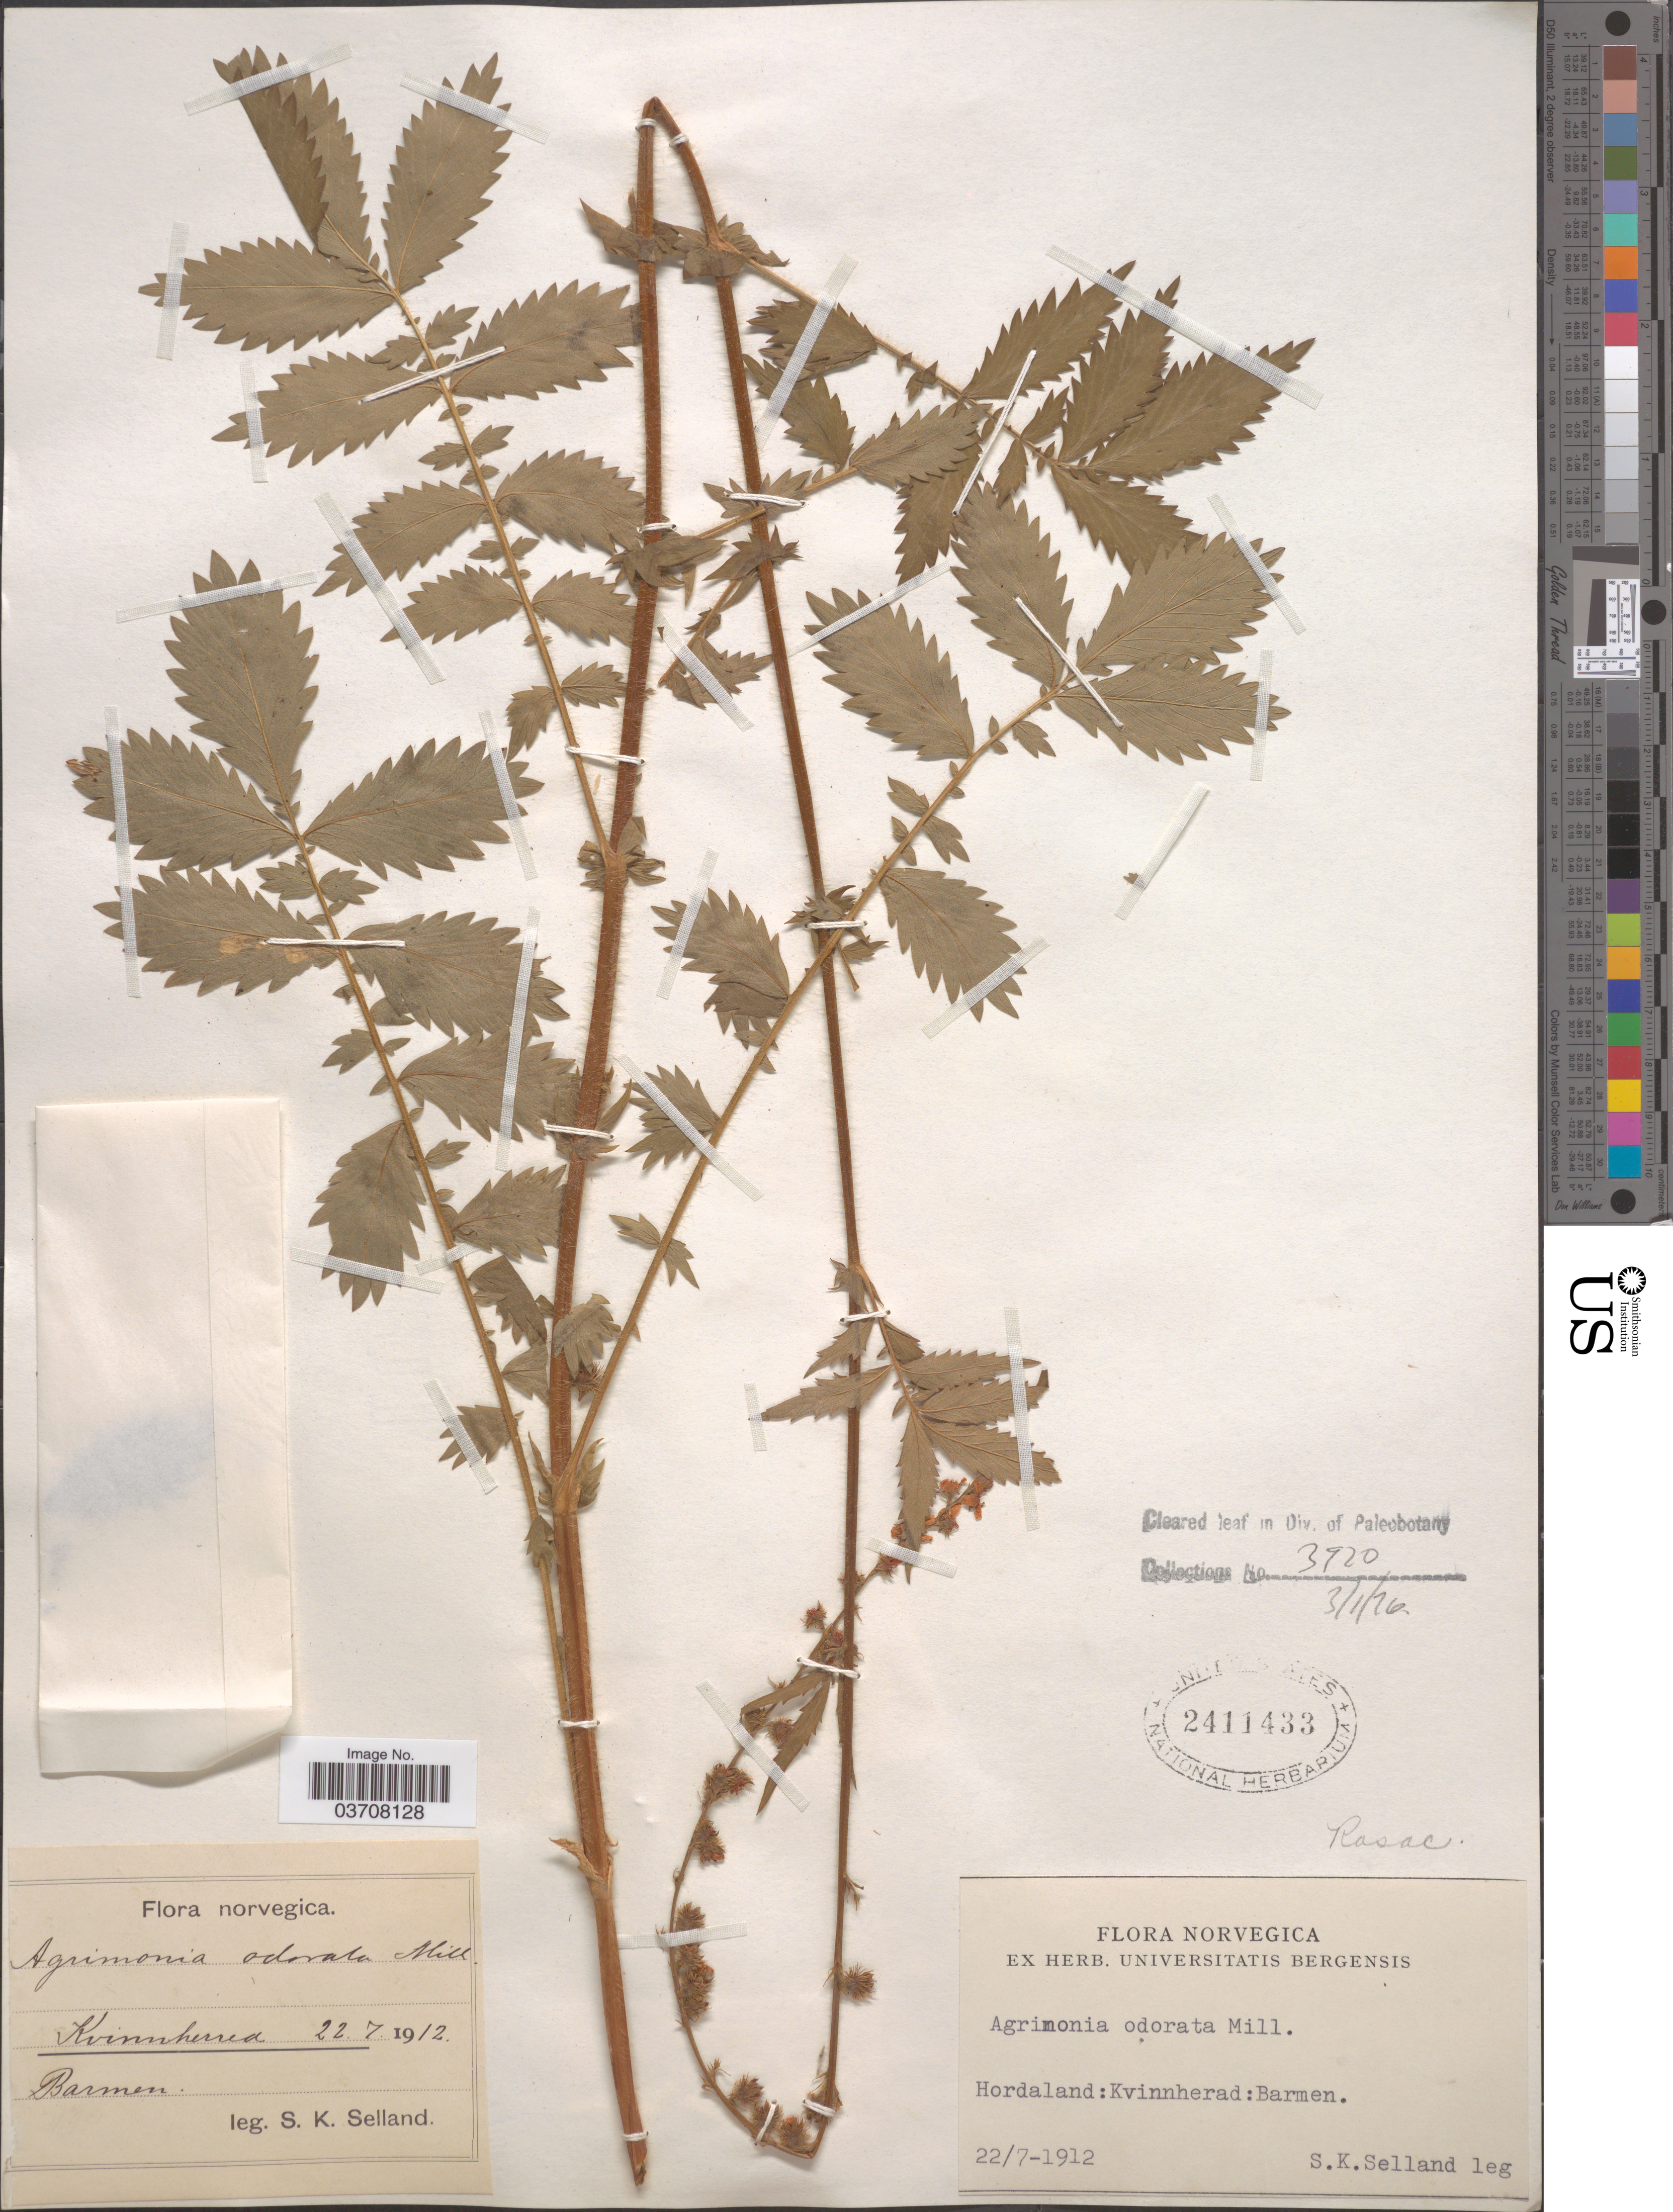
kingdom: Plantae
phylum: Tracheophyta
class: Magnoliopsida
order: Rosales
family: Rosaceae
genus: Agrimonia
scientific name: Agrimonia odorata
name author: Mill.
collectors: S. Selland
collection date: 1912-07-22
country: Norway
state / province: Hordaland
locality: Norvegica. Kvinnherard: Barmen.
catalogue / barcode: US 2411433